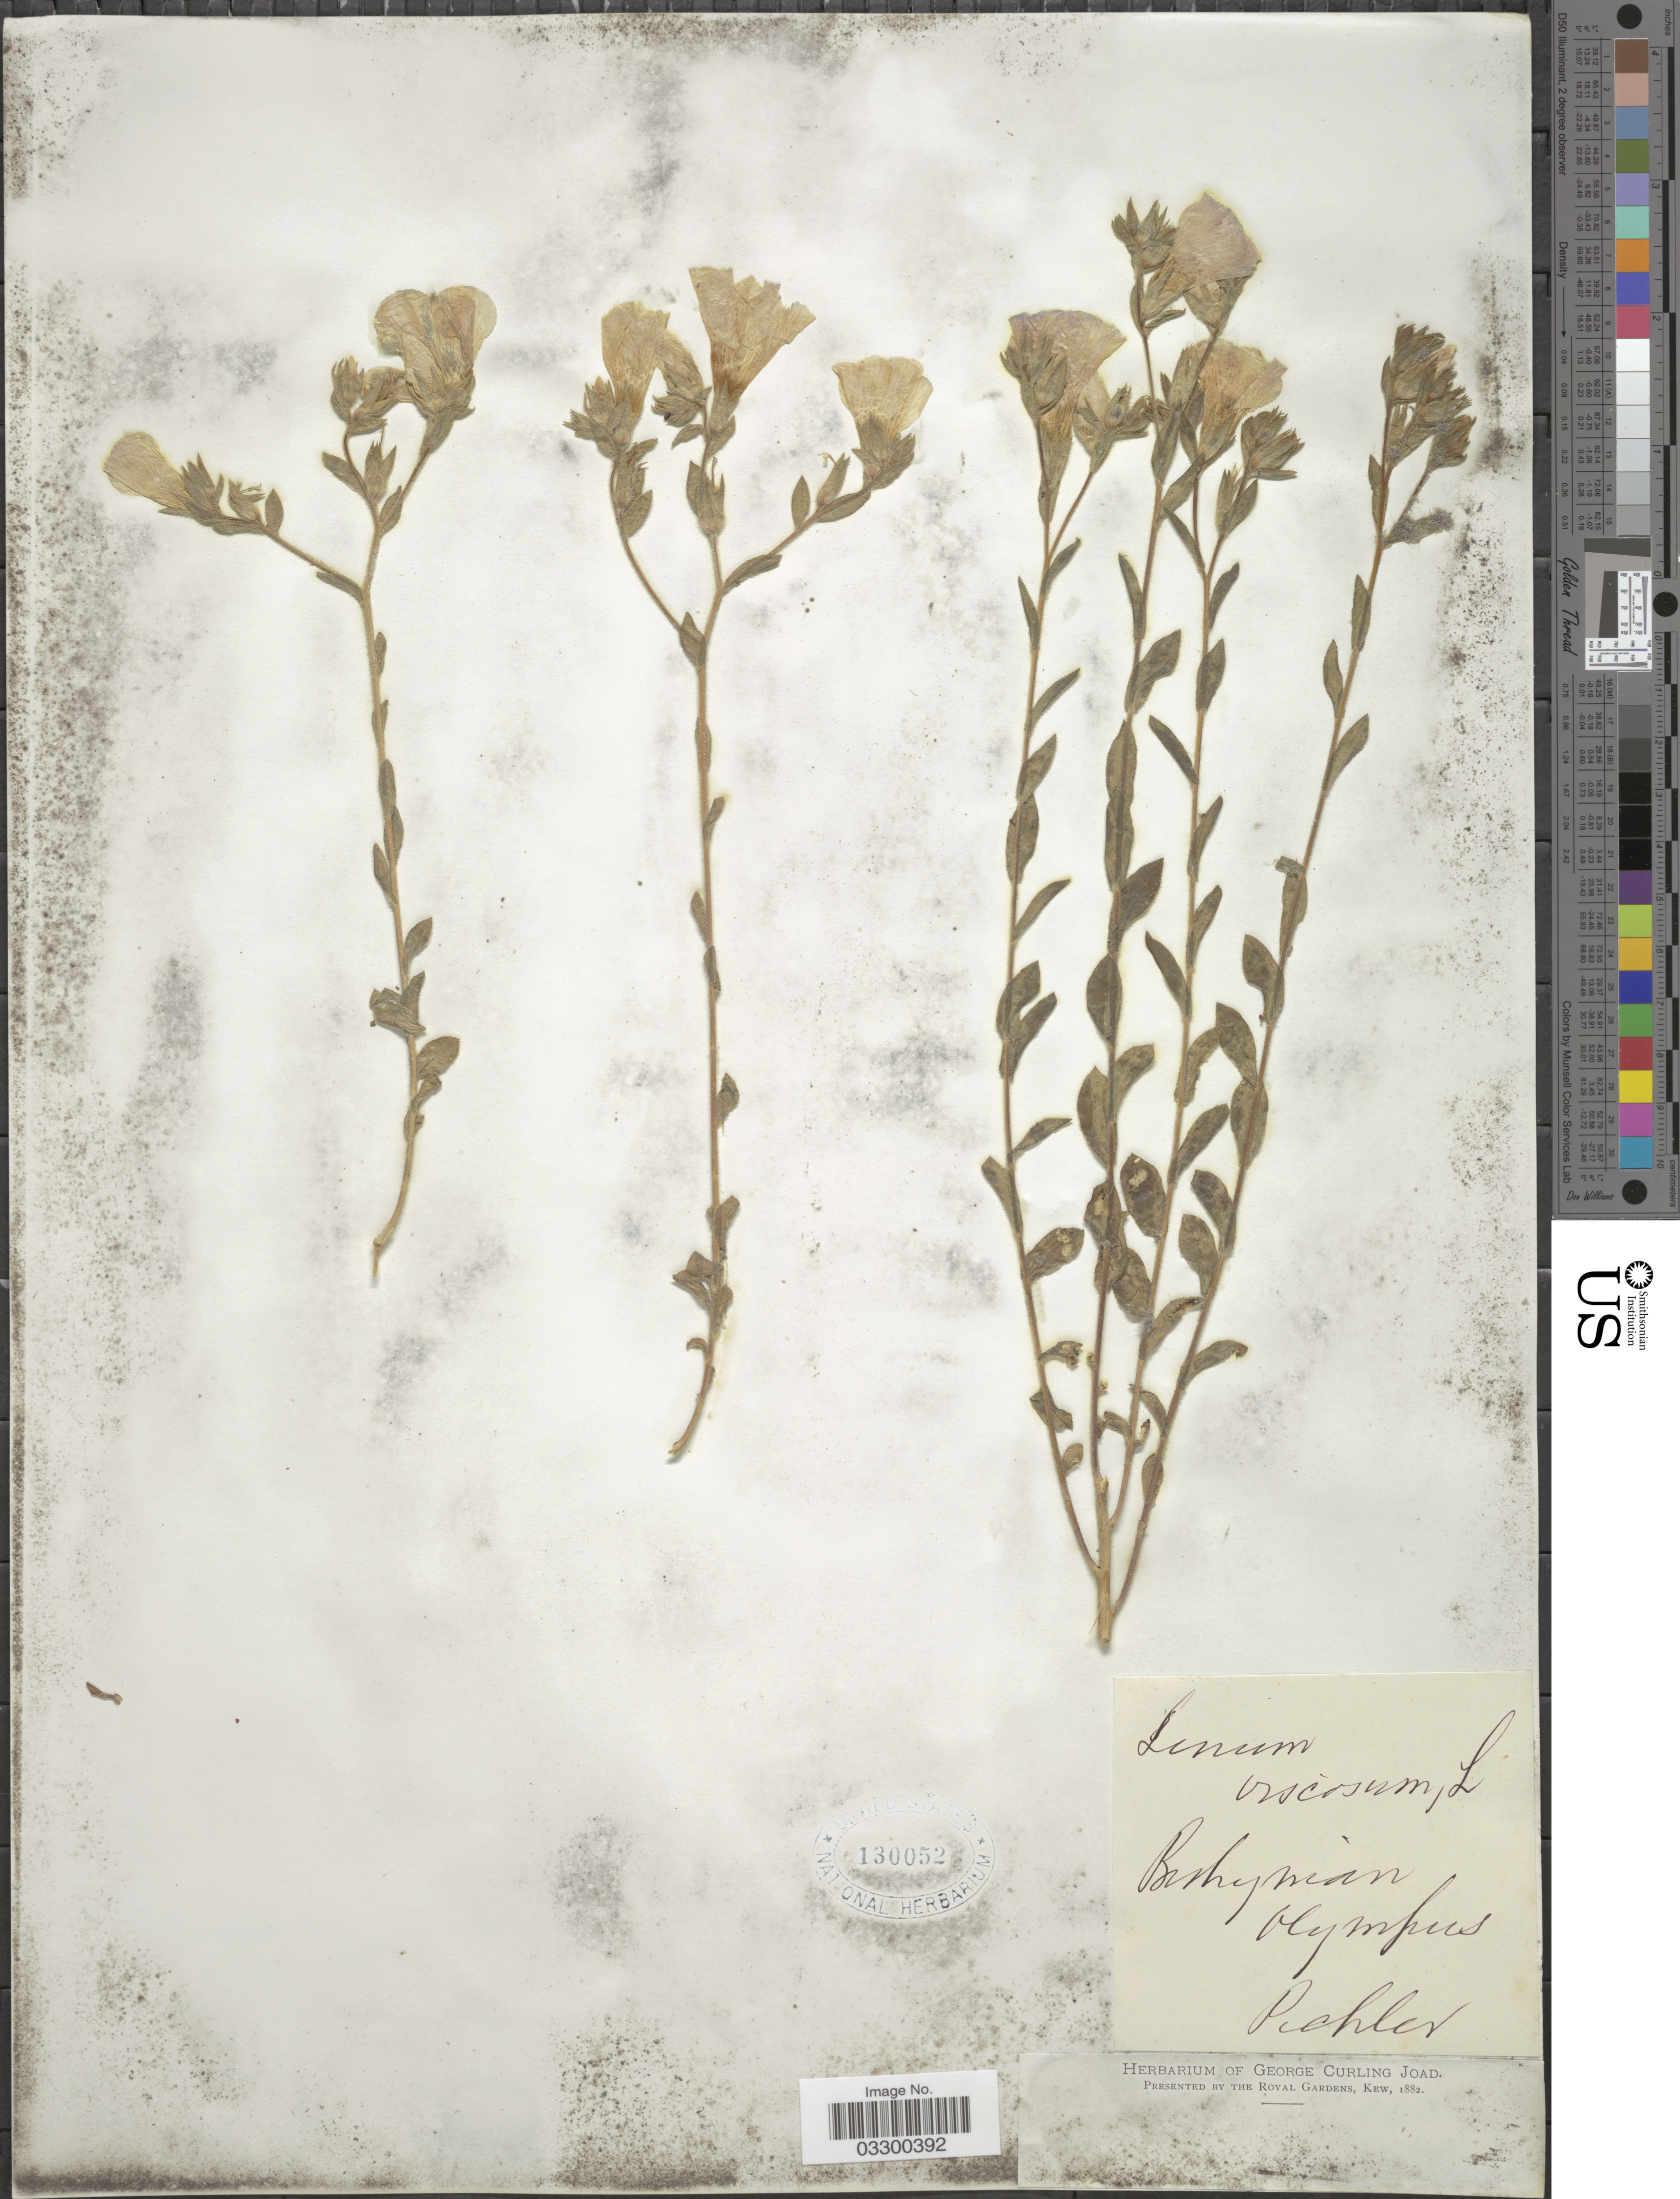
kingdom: Plantae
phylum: Tracheophyta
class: Magnoliopsida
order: Malpighiales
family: Linaceae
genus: Linum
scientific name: Linum viscosum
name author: L.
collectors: Pichler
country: Turkey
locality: Bithynian Olympus.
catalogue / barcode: US 130052